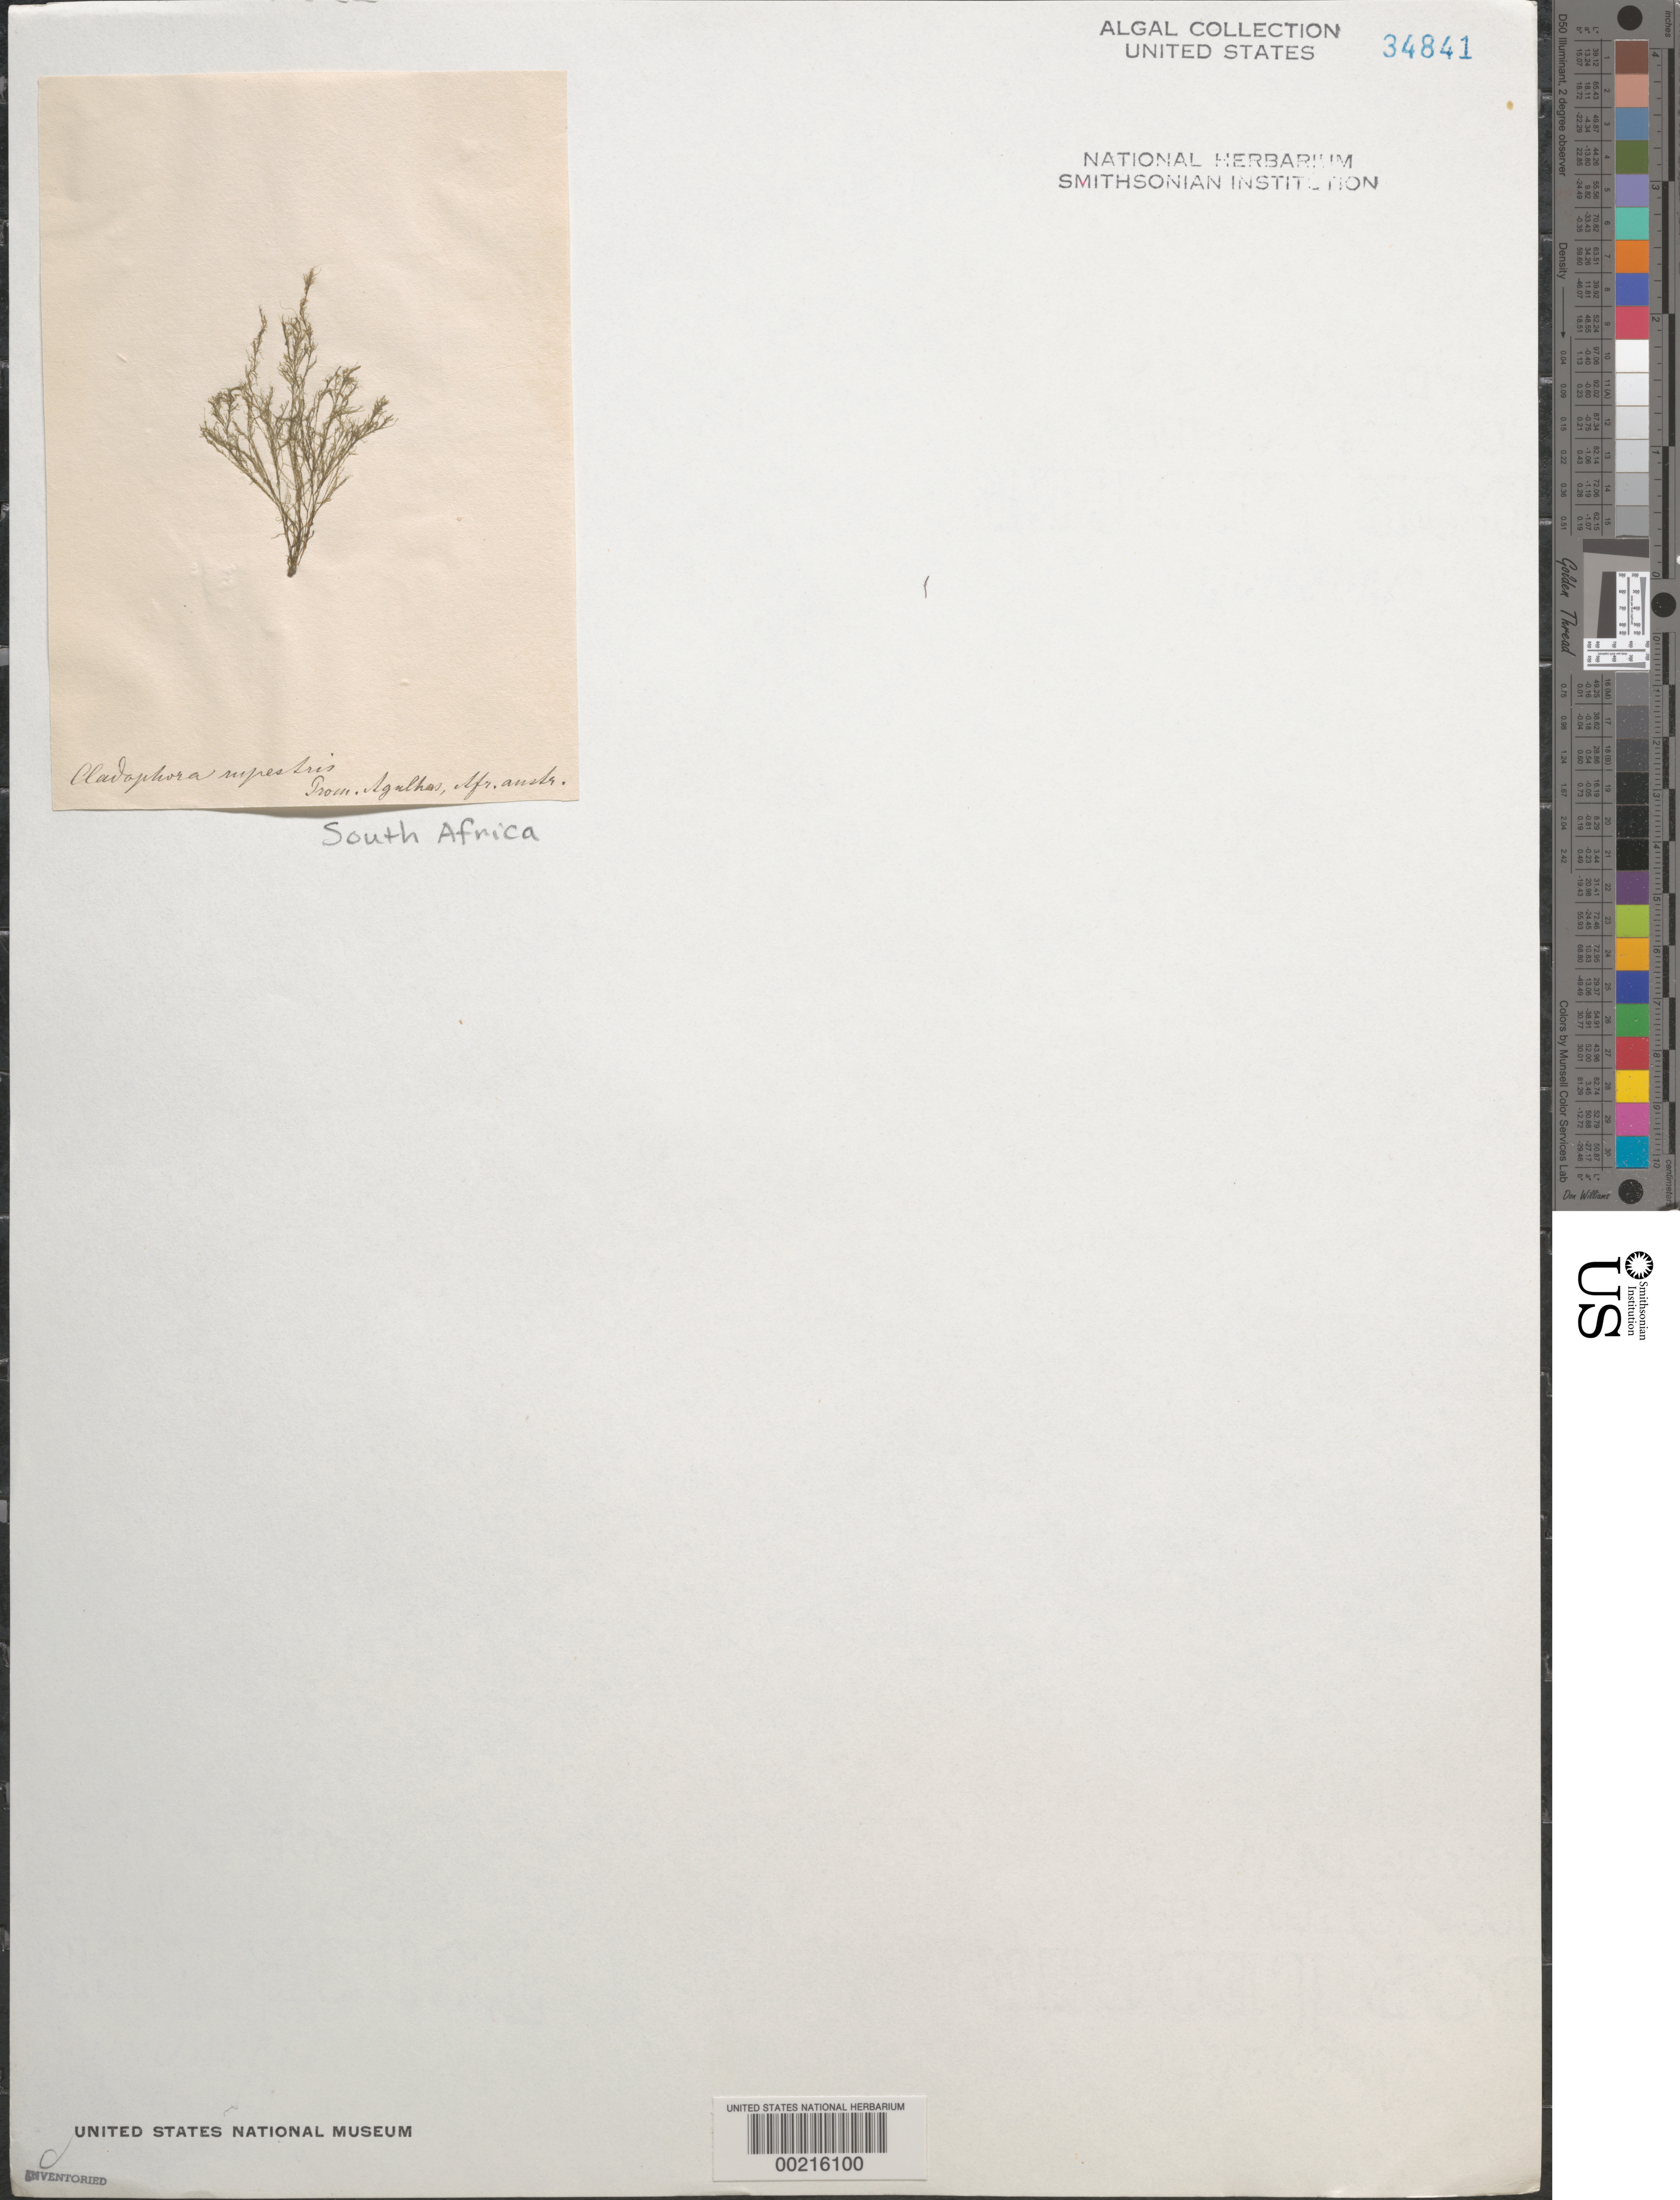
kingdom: Plantae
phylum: Chlorophyta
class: Ulvophyceae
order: Cladophorales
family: Cladophoraceae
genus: Cladophora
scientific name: Cladophora rupestris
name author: (Roth) Kütz.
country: South Africa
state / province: Western Cape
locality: Cape Agulhas (prom. agulhas)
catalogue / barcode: US 34841